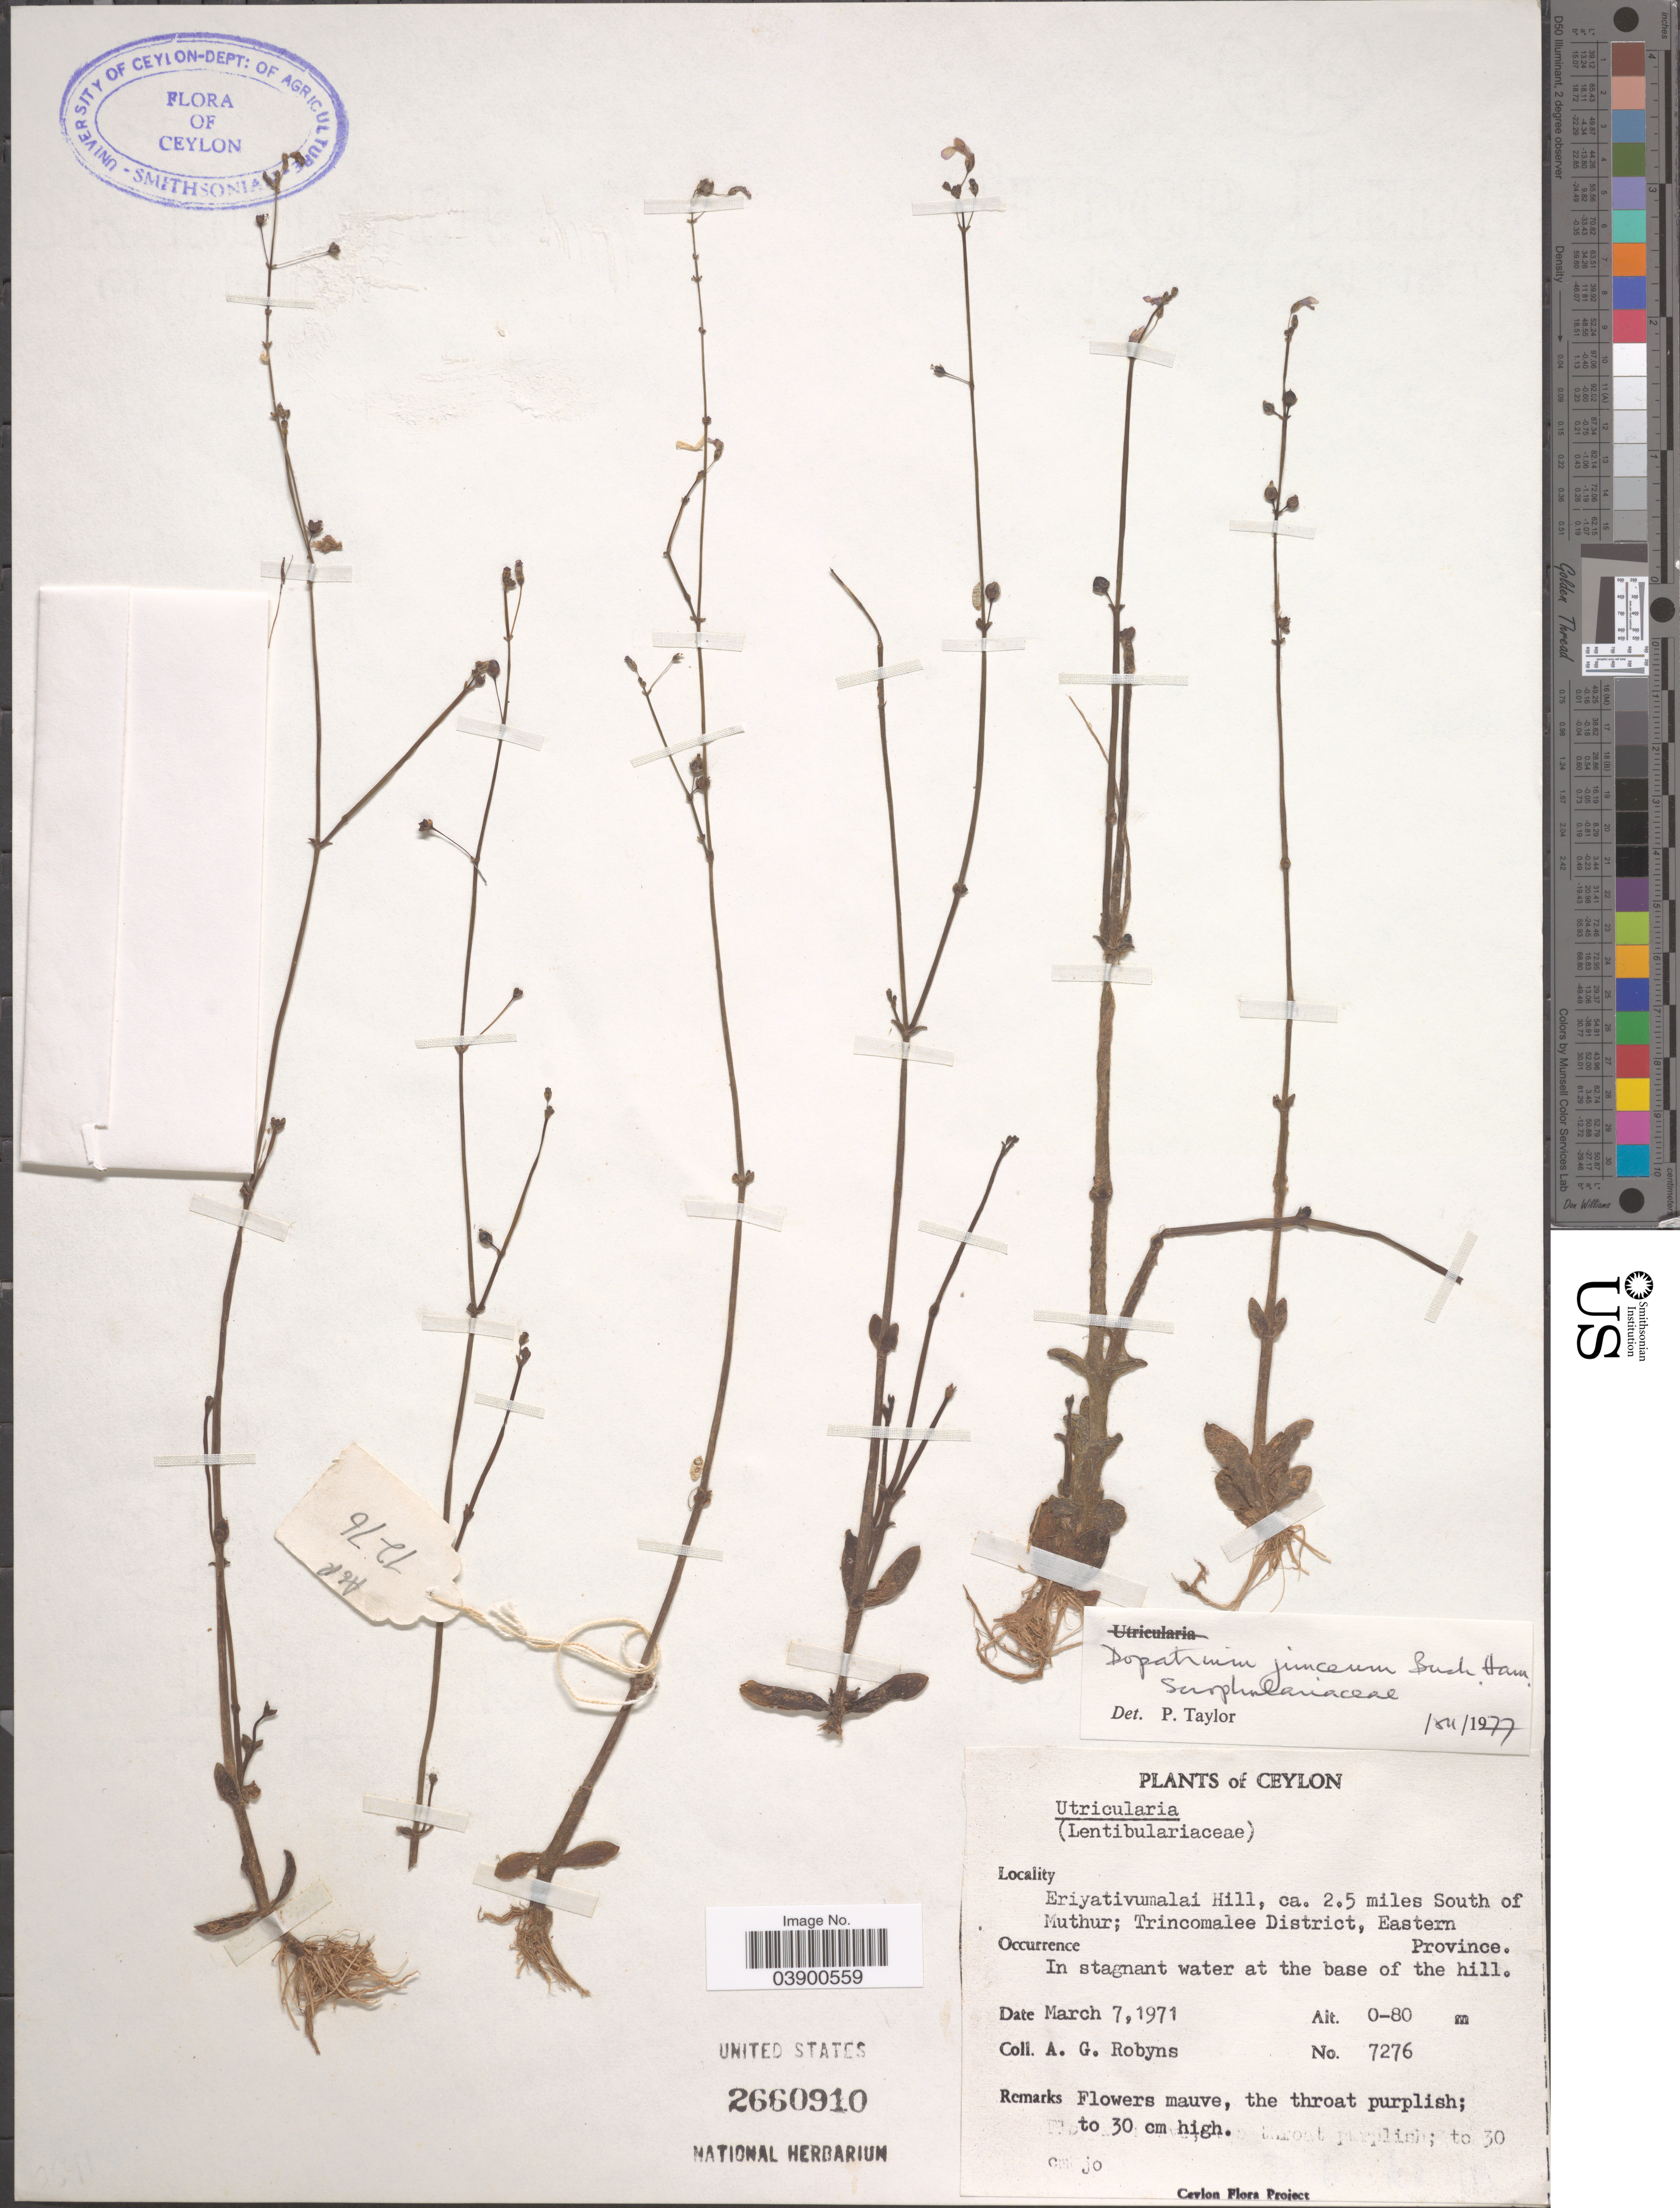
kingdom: Plantae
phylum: Tracheophyta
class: Magnoliopsida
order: Lamiales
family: Plantaginaceae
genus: Dopatrium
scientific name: Dopatrium junceum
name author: (Roxb.) Buch.-Ham. ex Benth.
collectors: A. Robyns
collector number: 7276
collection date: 1971-03-07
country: Sri Lanka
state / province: Eastern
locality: Ceylon. Eriyativumalai Hill, ca. 2.5 miles South of Muthur; Trincomalee District.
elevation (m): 0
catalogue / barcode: US 2660910